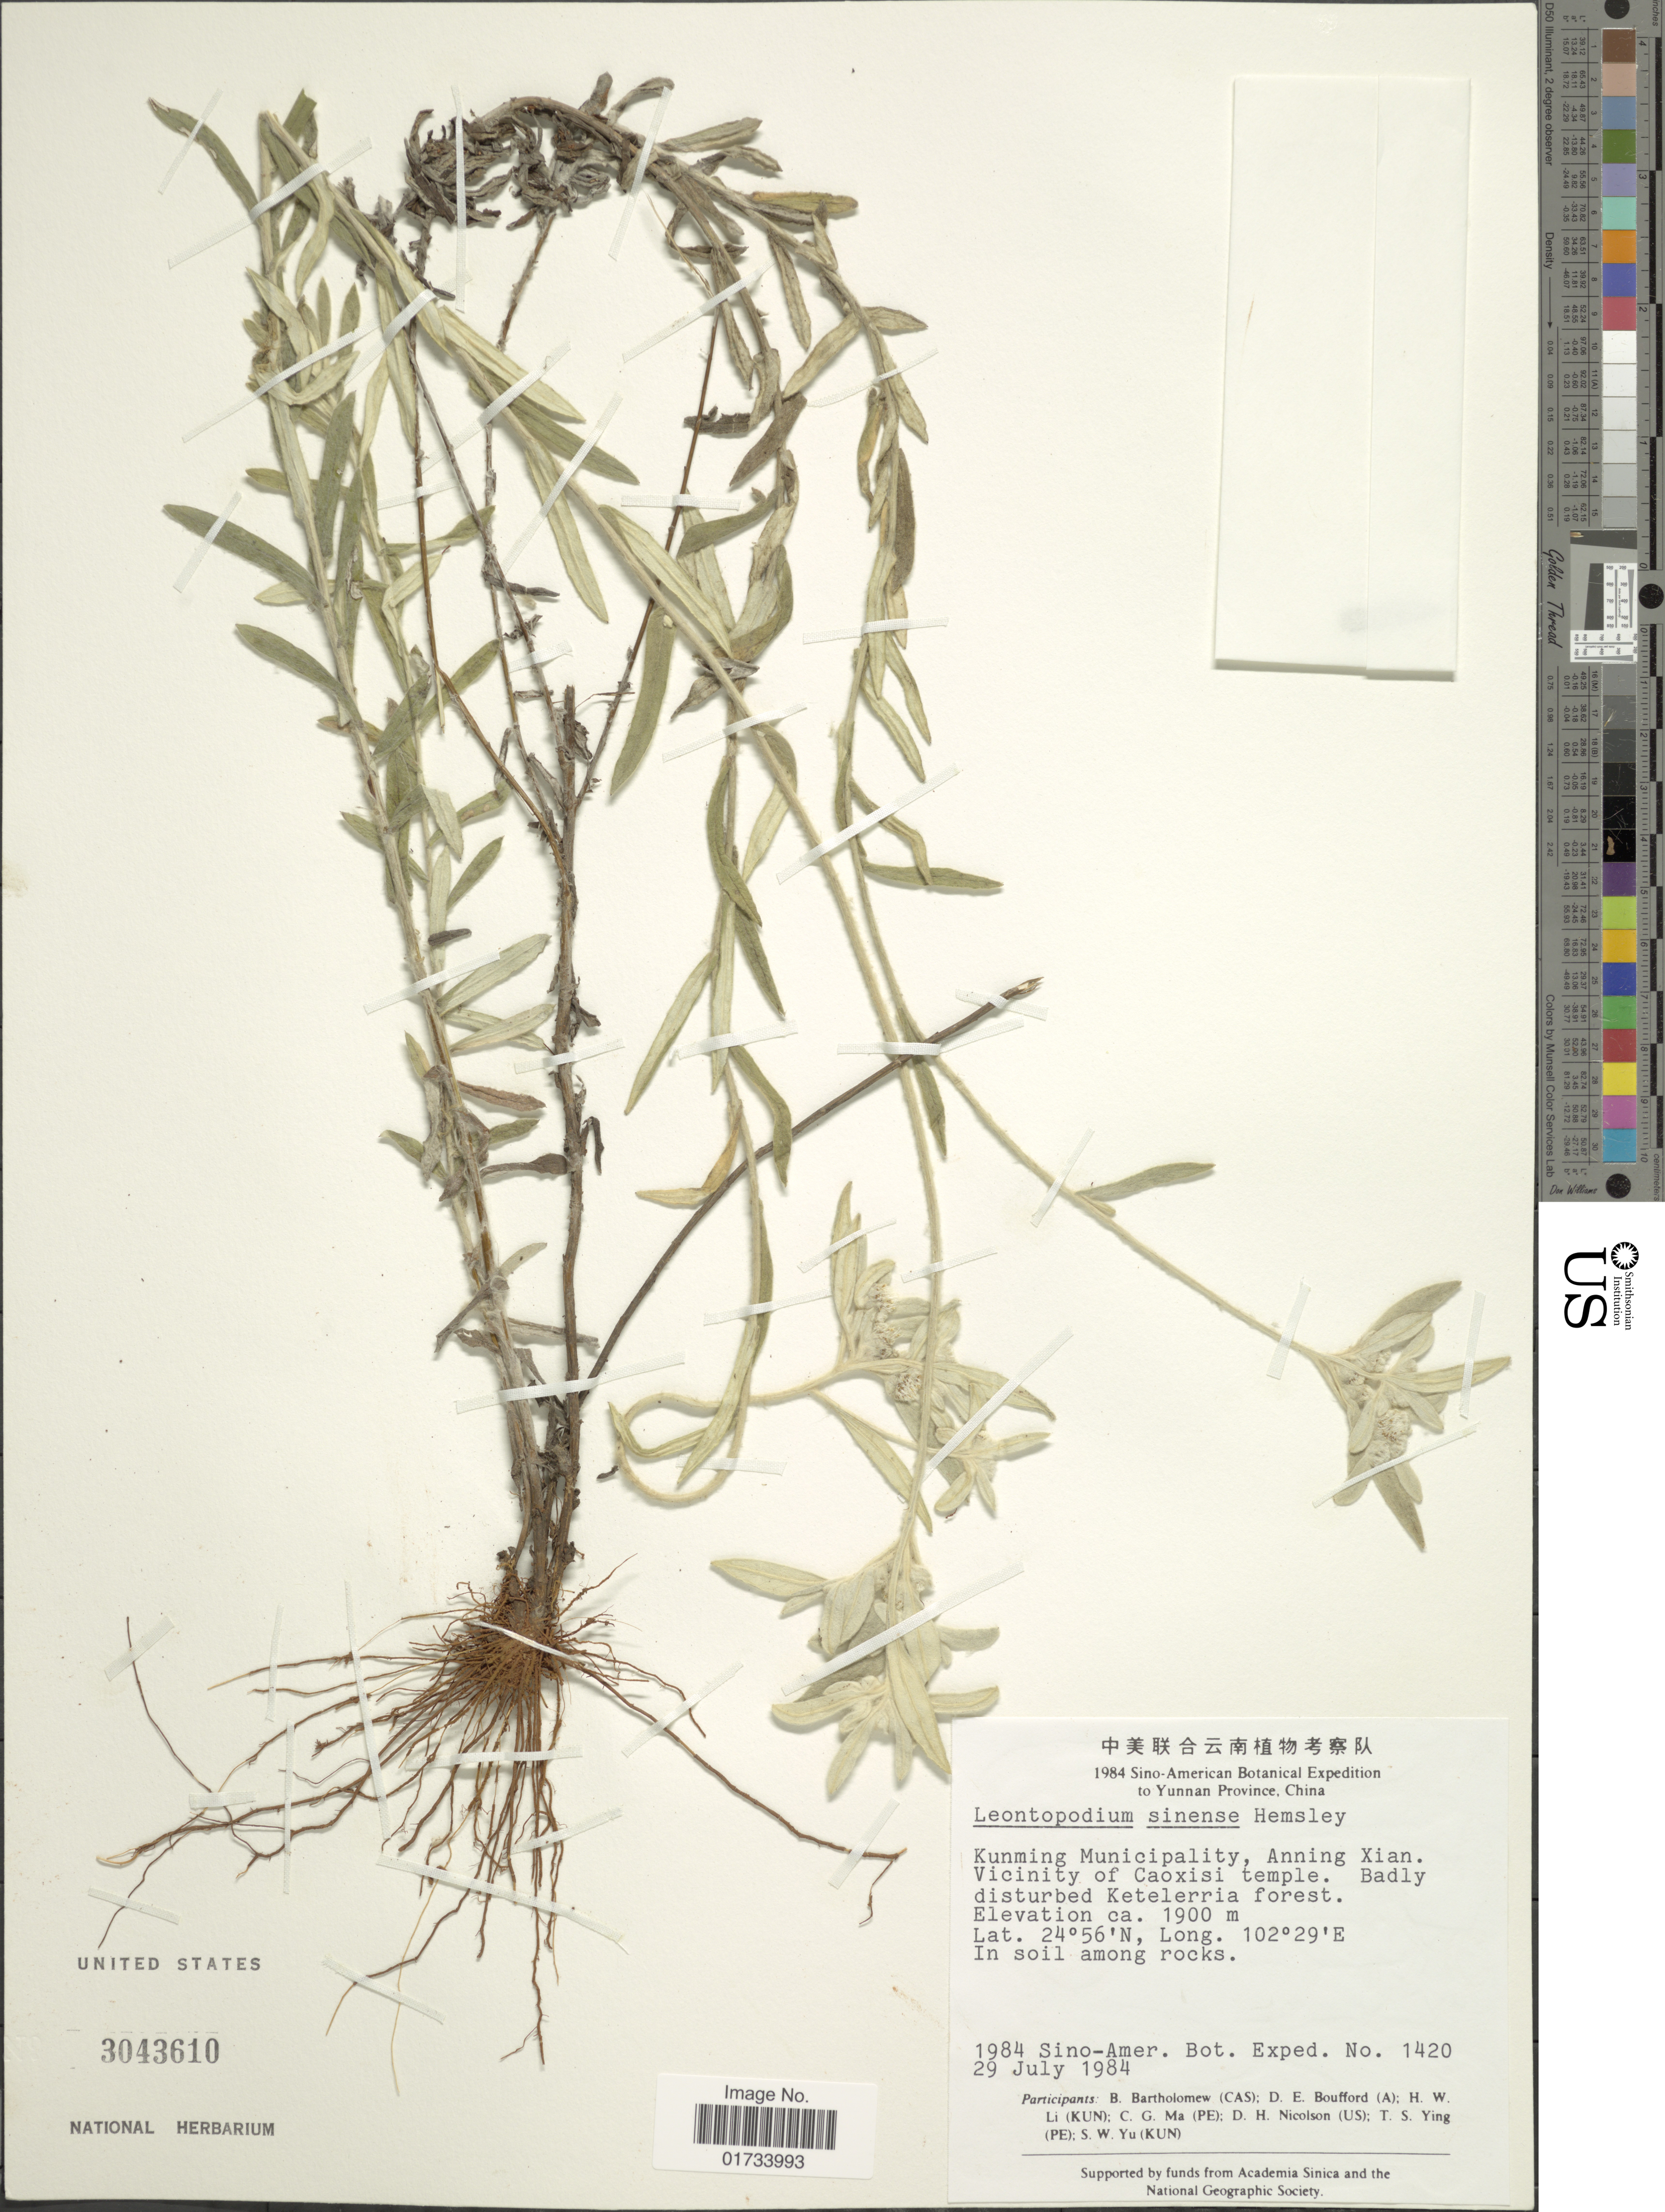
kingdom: Plantae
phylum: Tracheophyta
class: Magnoliopsida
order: Asterales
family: Asteraceae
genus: Leontopodium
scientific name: Leontopodium sinense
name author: Hemsl.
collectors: Sino-Amer. Bot. Exped. 1984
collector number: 1420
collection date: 1984-07-29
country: China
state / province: Yunnan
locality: Kunming Municipality, Anning Xian, vicinity of Caoxisi temple, badly disturbed Ketelerria forest, in soil among rocks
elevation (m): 1900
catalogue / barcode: US 3043610